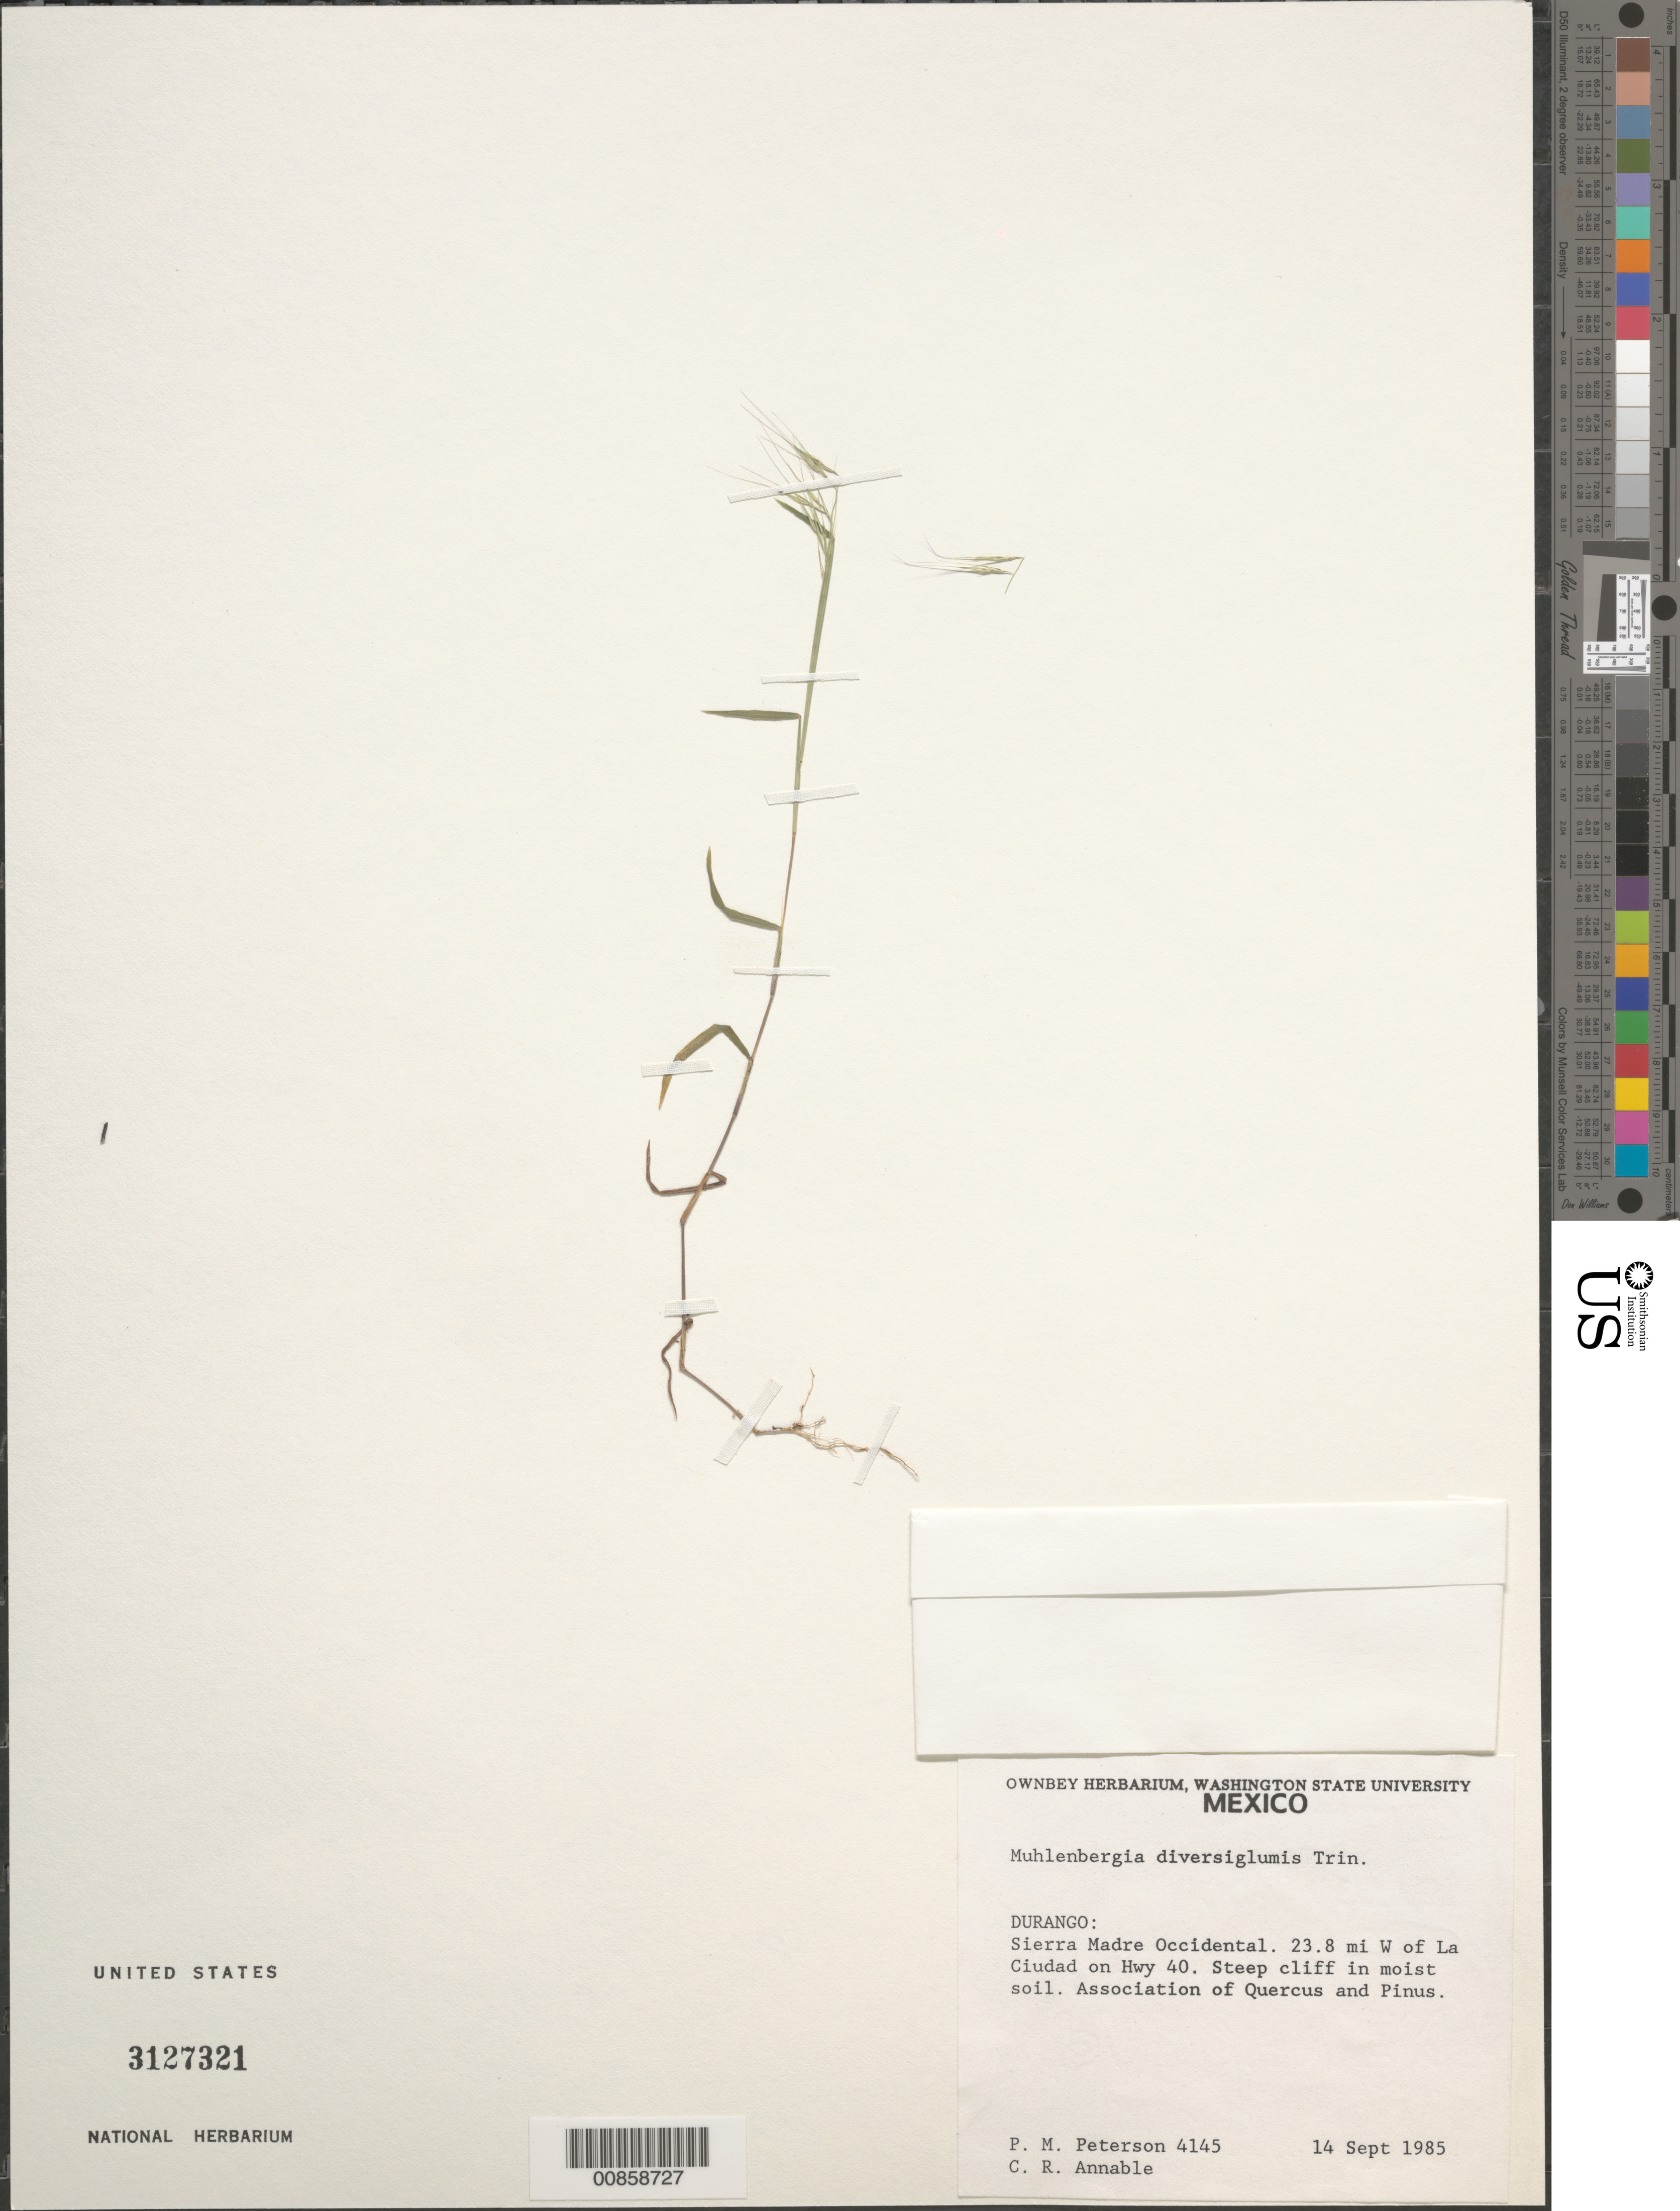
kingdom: Plantae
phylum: Tracheophyta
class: Liliopsida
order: Poales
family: Poaceae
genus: Muhlenbergia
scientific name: Muhlenbergia diversiglumis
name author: Trin.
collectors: P. M. Peterson & C. R. Annable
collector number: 4145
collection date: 1985-09-14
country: Mexico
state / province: Durango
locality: Sierra Madre Occidental. 23.8 mi W of La Ciudad on Hwy 40.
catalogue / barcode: US 3127321